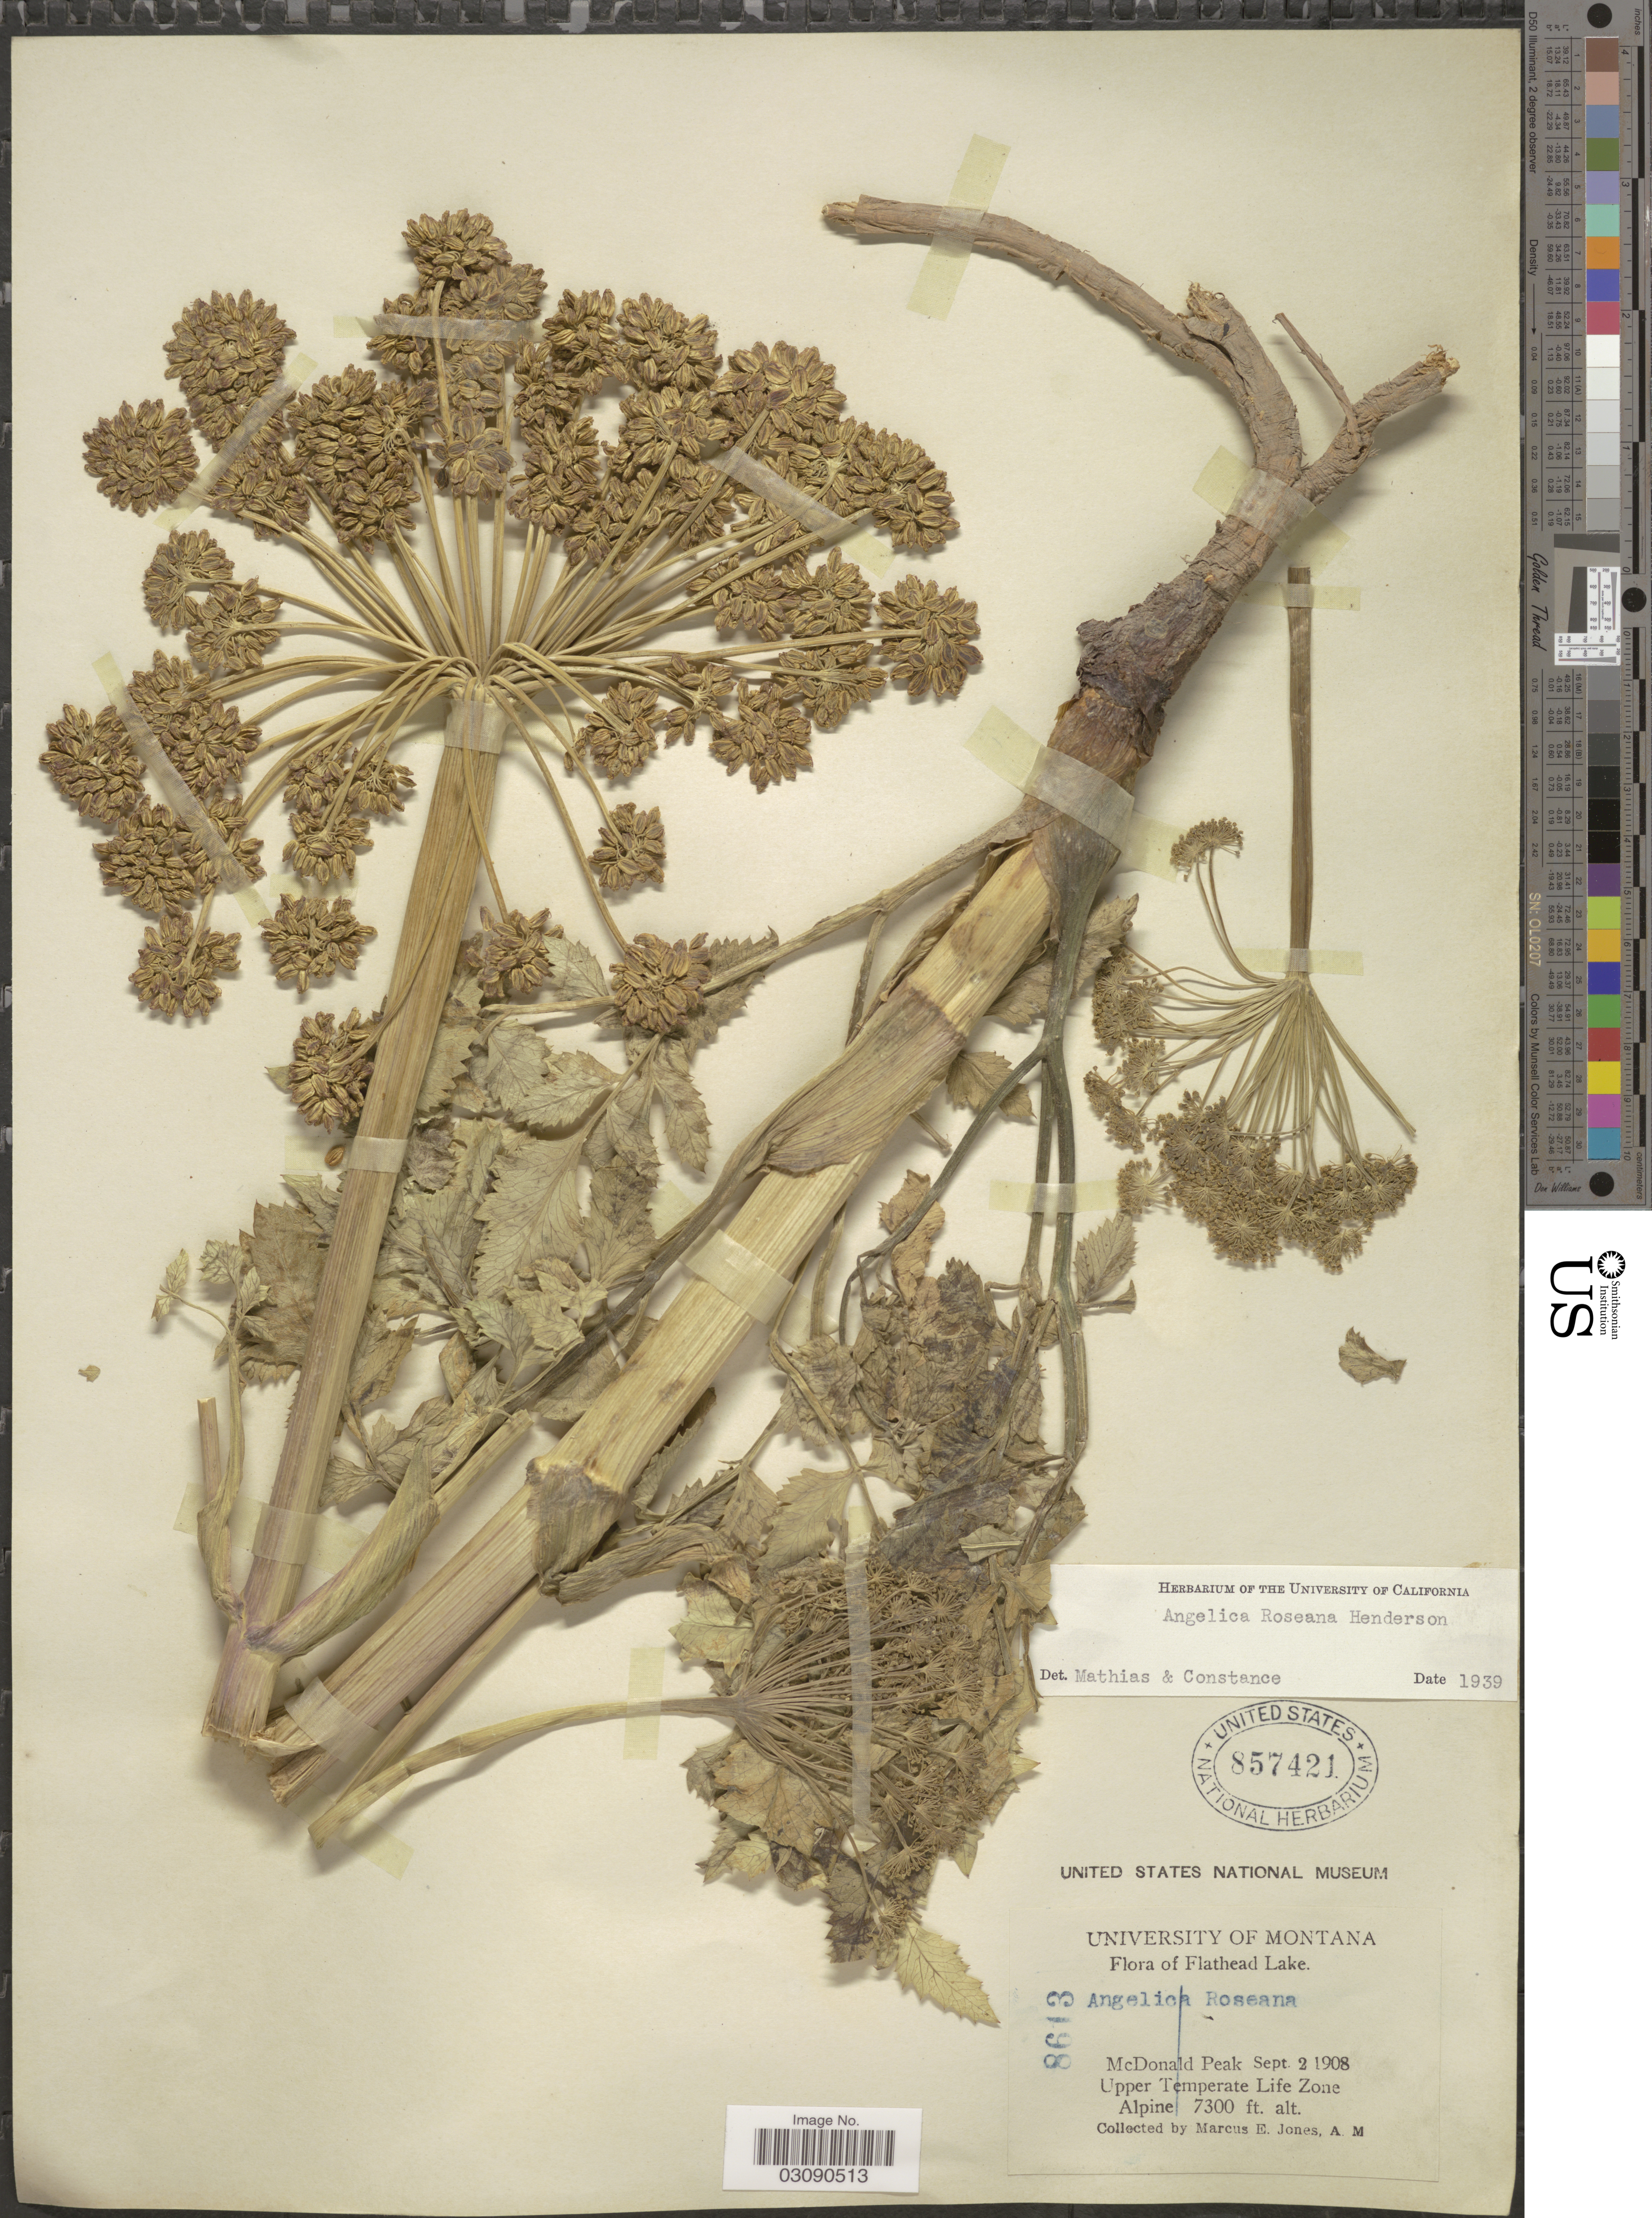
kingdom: Plantae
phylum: Tracheophyta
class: Magnoliopsida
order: Apiales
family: Apiaceae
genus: Angelica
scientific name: Angelica roseana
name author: L.F. Hend.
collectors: M. E. Jones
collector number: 8613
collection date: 1908-09-02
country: United States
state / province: Montana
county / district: Lake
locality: Flathead Lake. McDonald Peak. Upper Temperate Life Zone. Alpine.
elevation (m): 2225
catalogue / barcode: US 857421